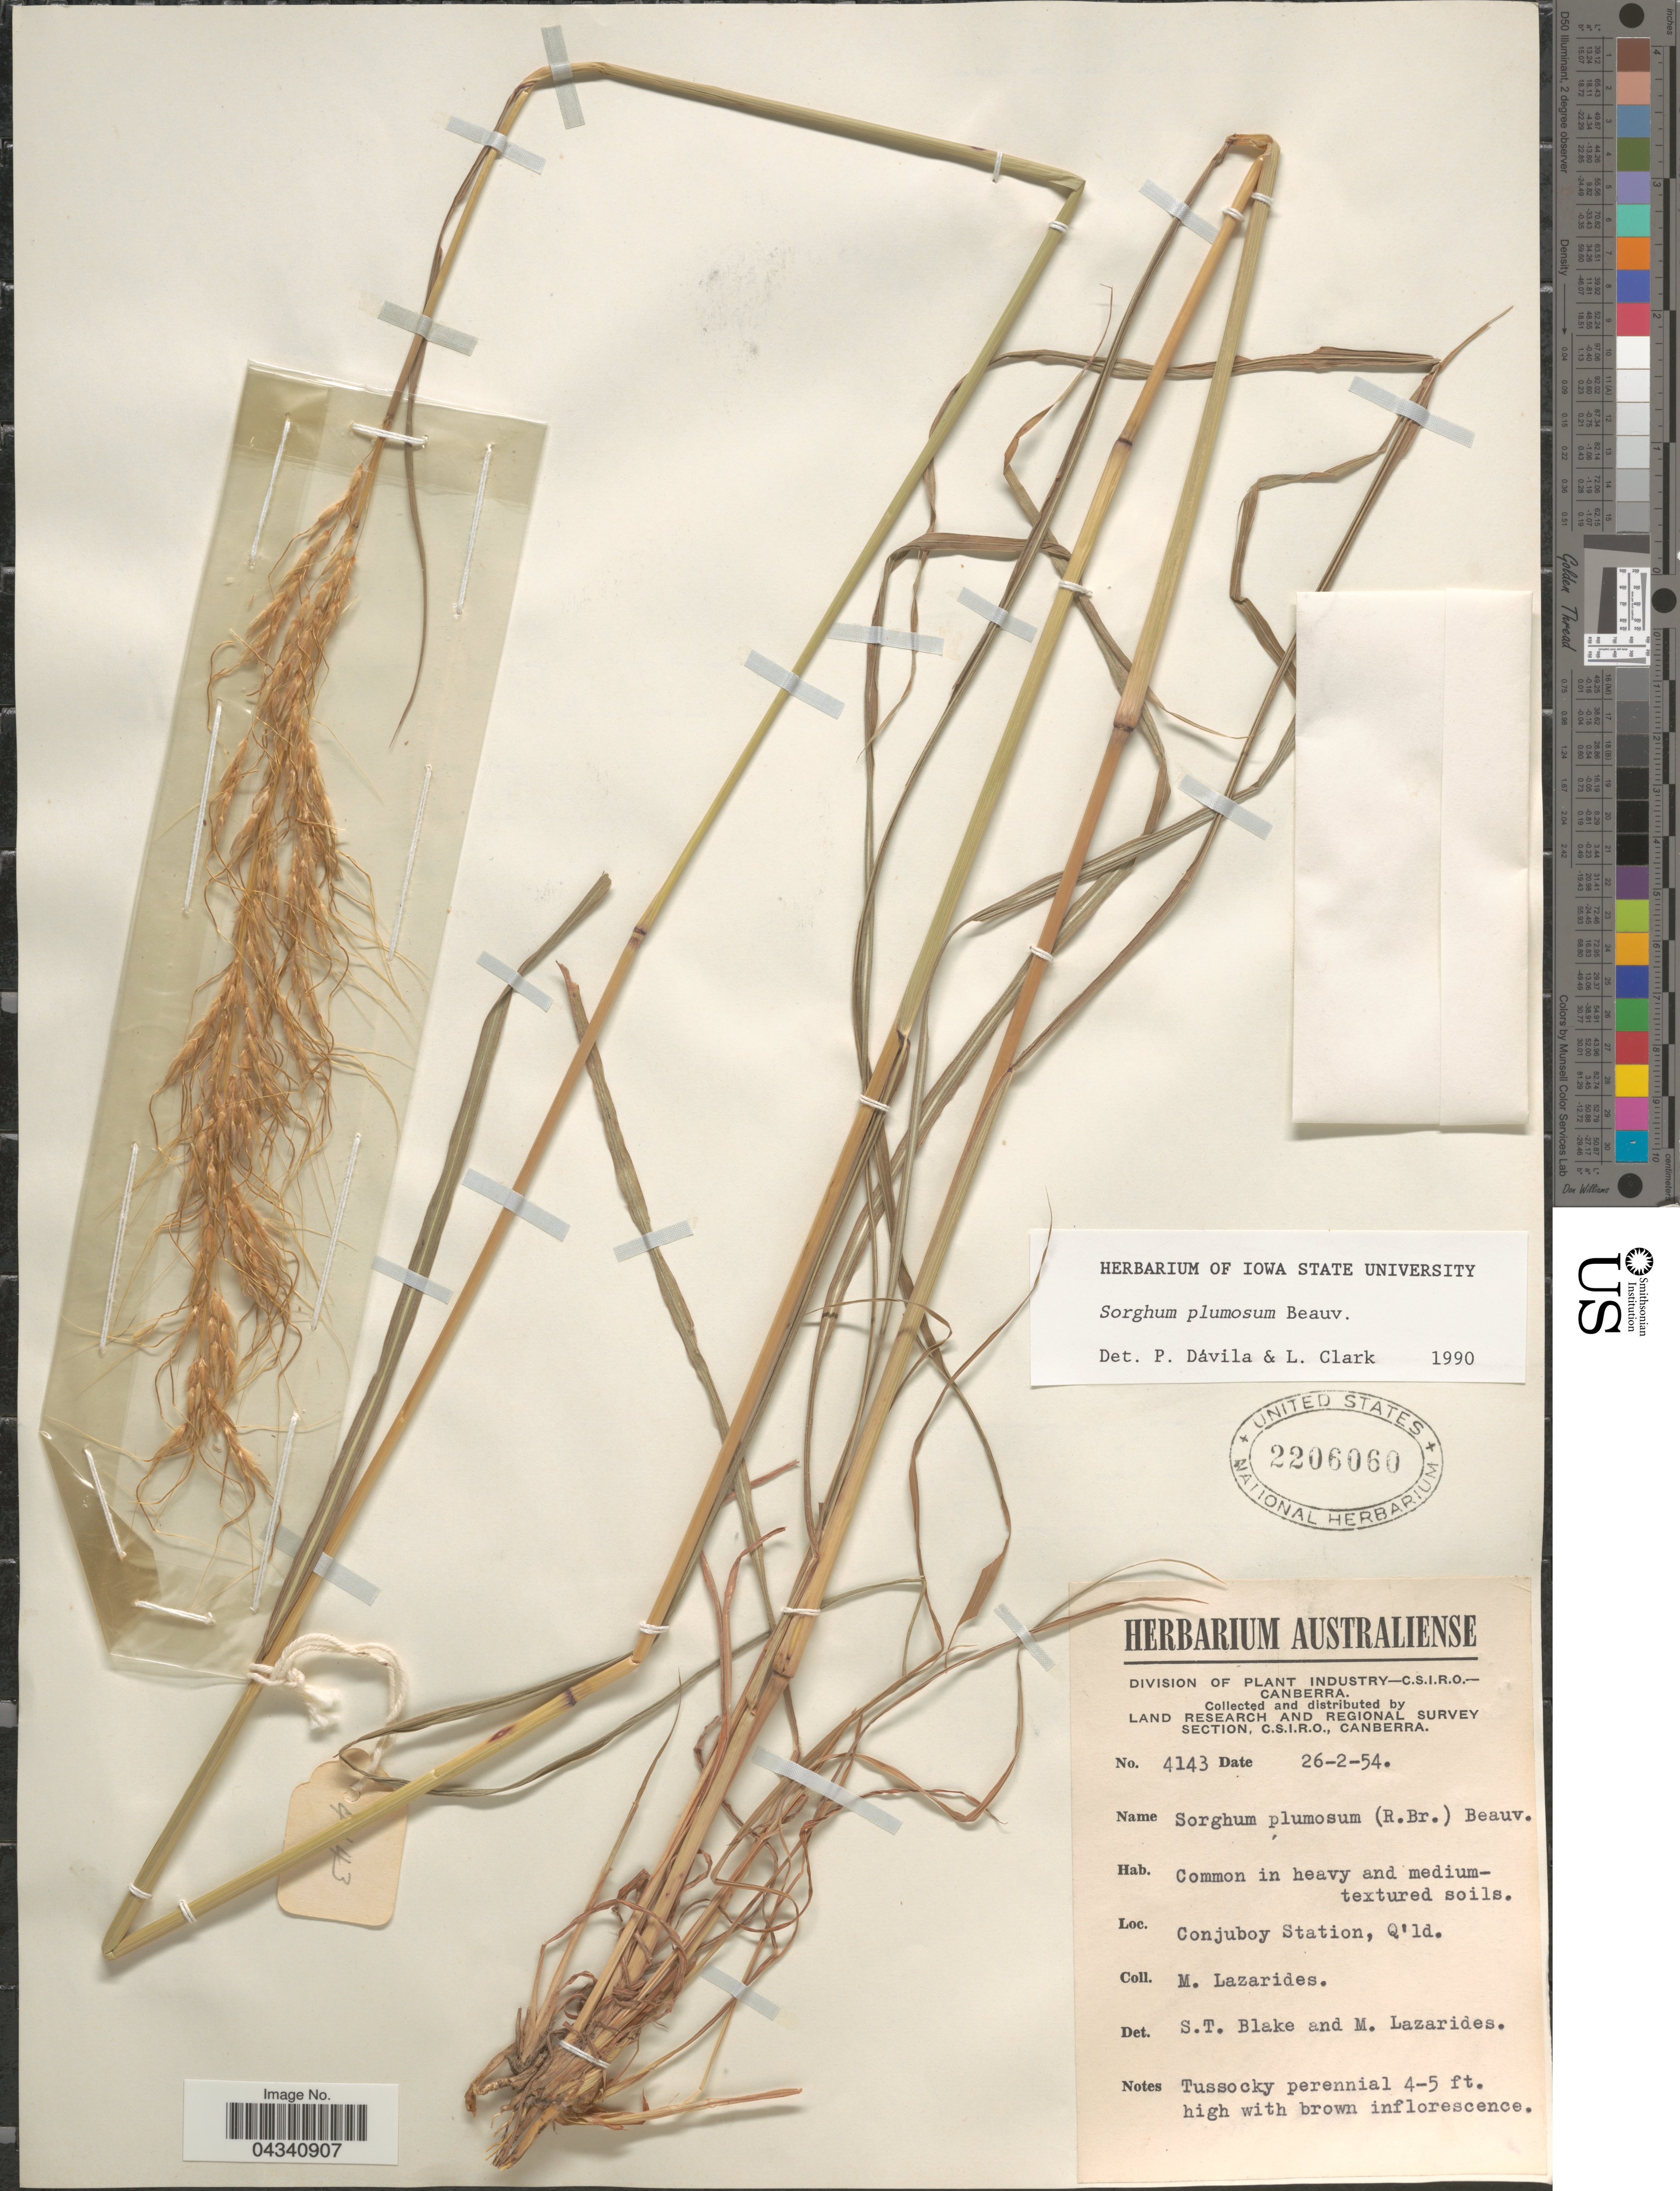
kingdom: Plantae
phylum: Tracheophyta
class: Liliopsida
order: Poales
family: Poaceae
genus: Sorghum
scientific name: Sorghum plumosum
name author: (R. Br.) P. Beauv.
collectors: M. Lazarides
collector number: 4143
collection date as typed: Transcribed d/m/y: 26/2/54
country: Australia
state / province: Queensland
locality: Land Research and Regional Survey Section, C.S.I.R.O. Conjuboy Station.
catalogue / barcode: US 2206060